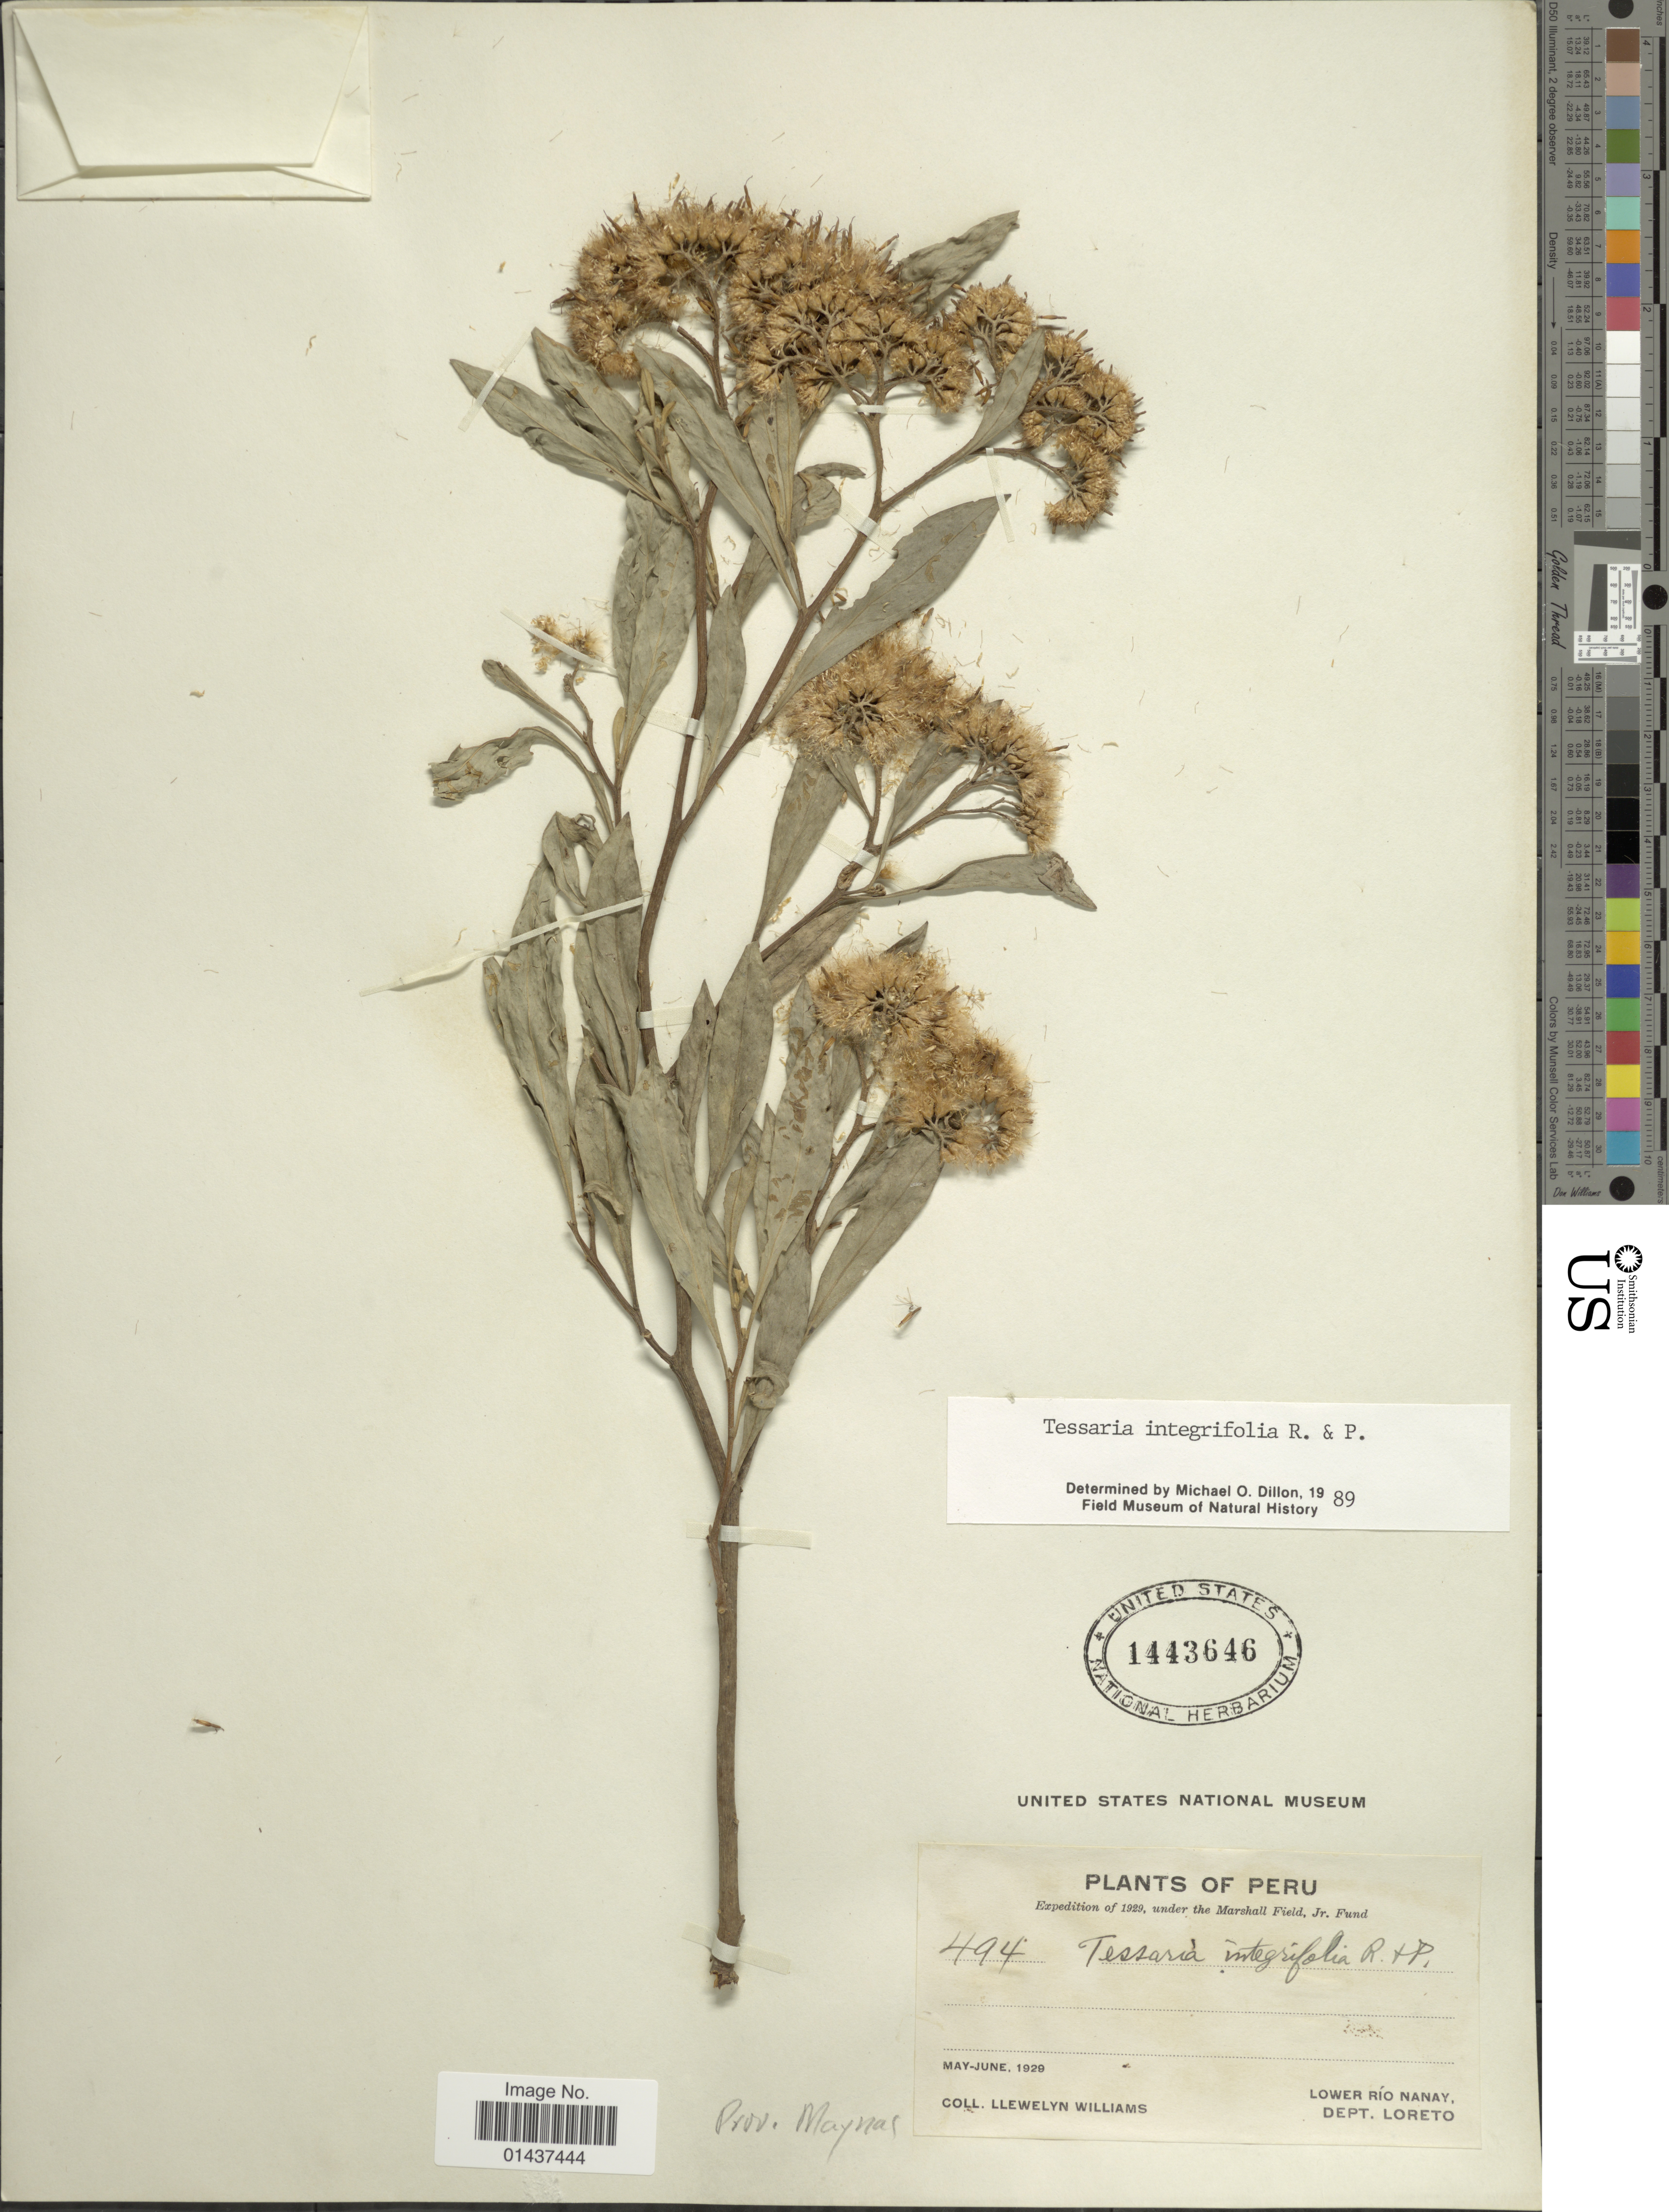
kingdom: Plantae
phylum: Tracheophyta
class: Magnoliopsida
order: Asterales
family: Asteraceae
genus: Tessaria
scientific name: Tessaria integrifolia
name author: Ruiz & Pav.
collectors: Ll. Williams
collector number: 494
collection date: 1929-05/1929-06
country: Peru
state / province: Loreto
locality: Lower Río Nanay, dept. Loreto, Prov. Maynas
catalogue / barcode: US 1443646